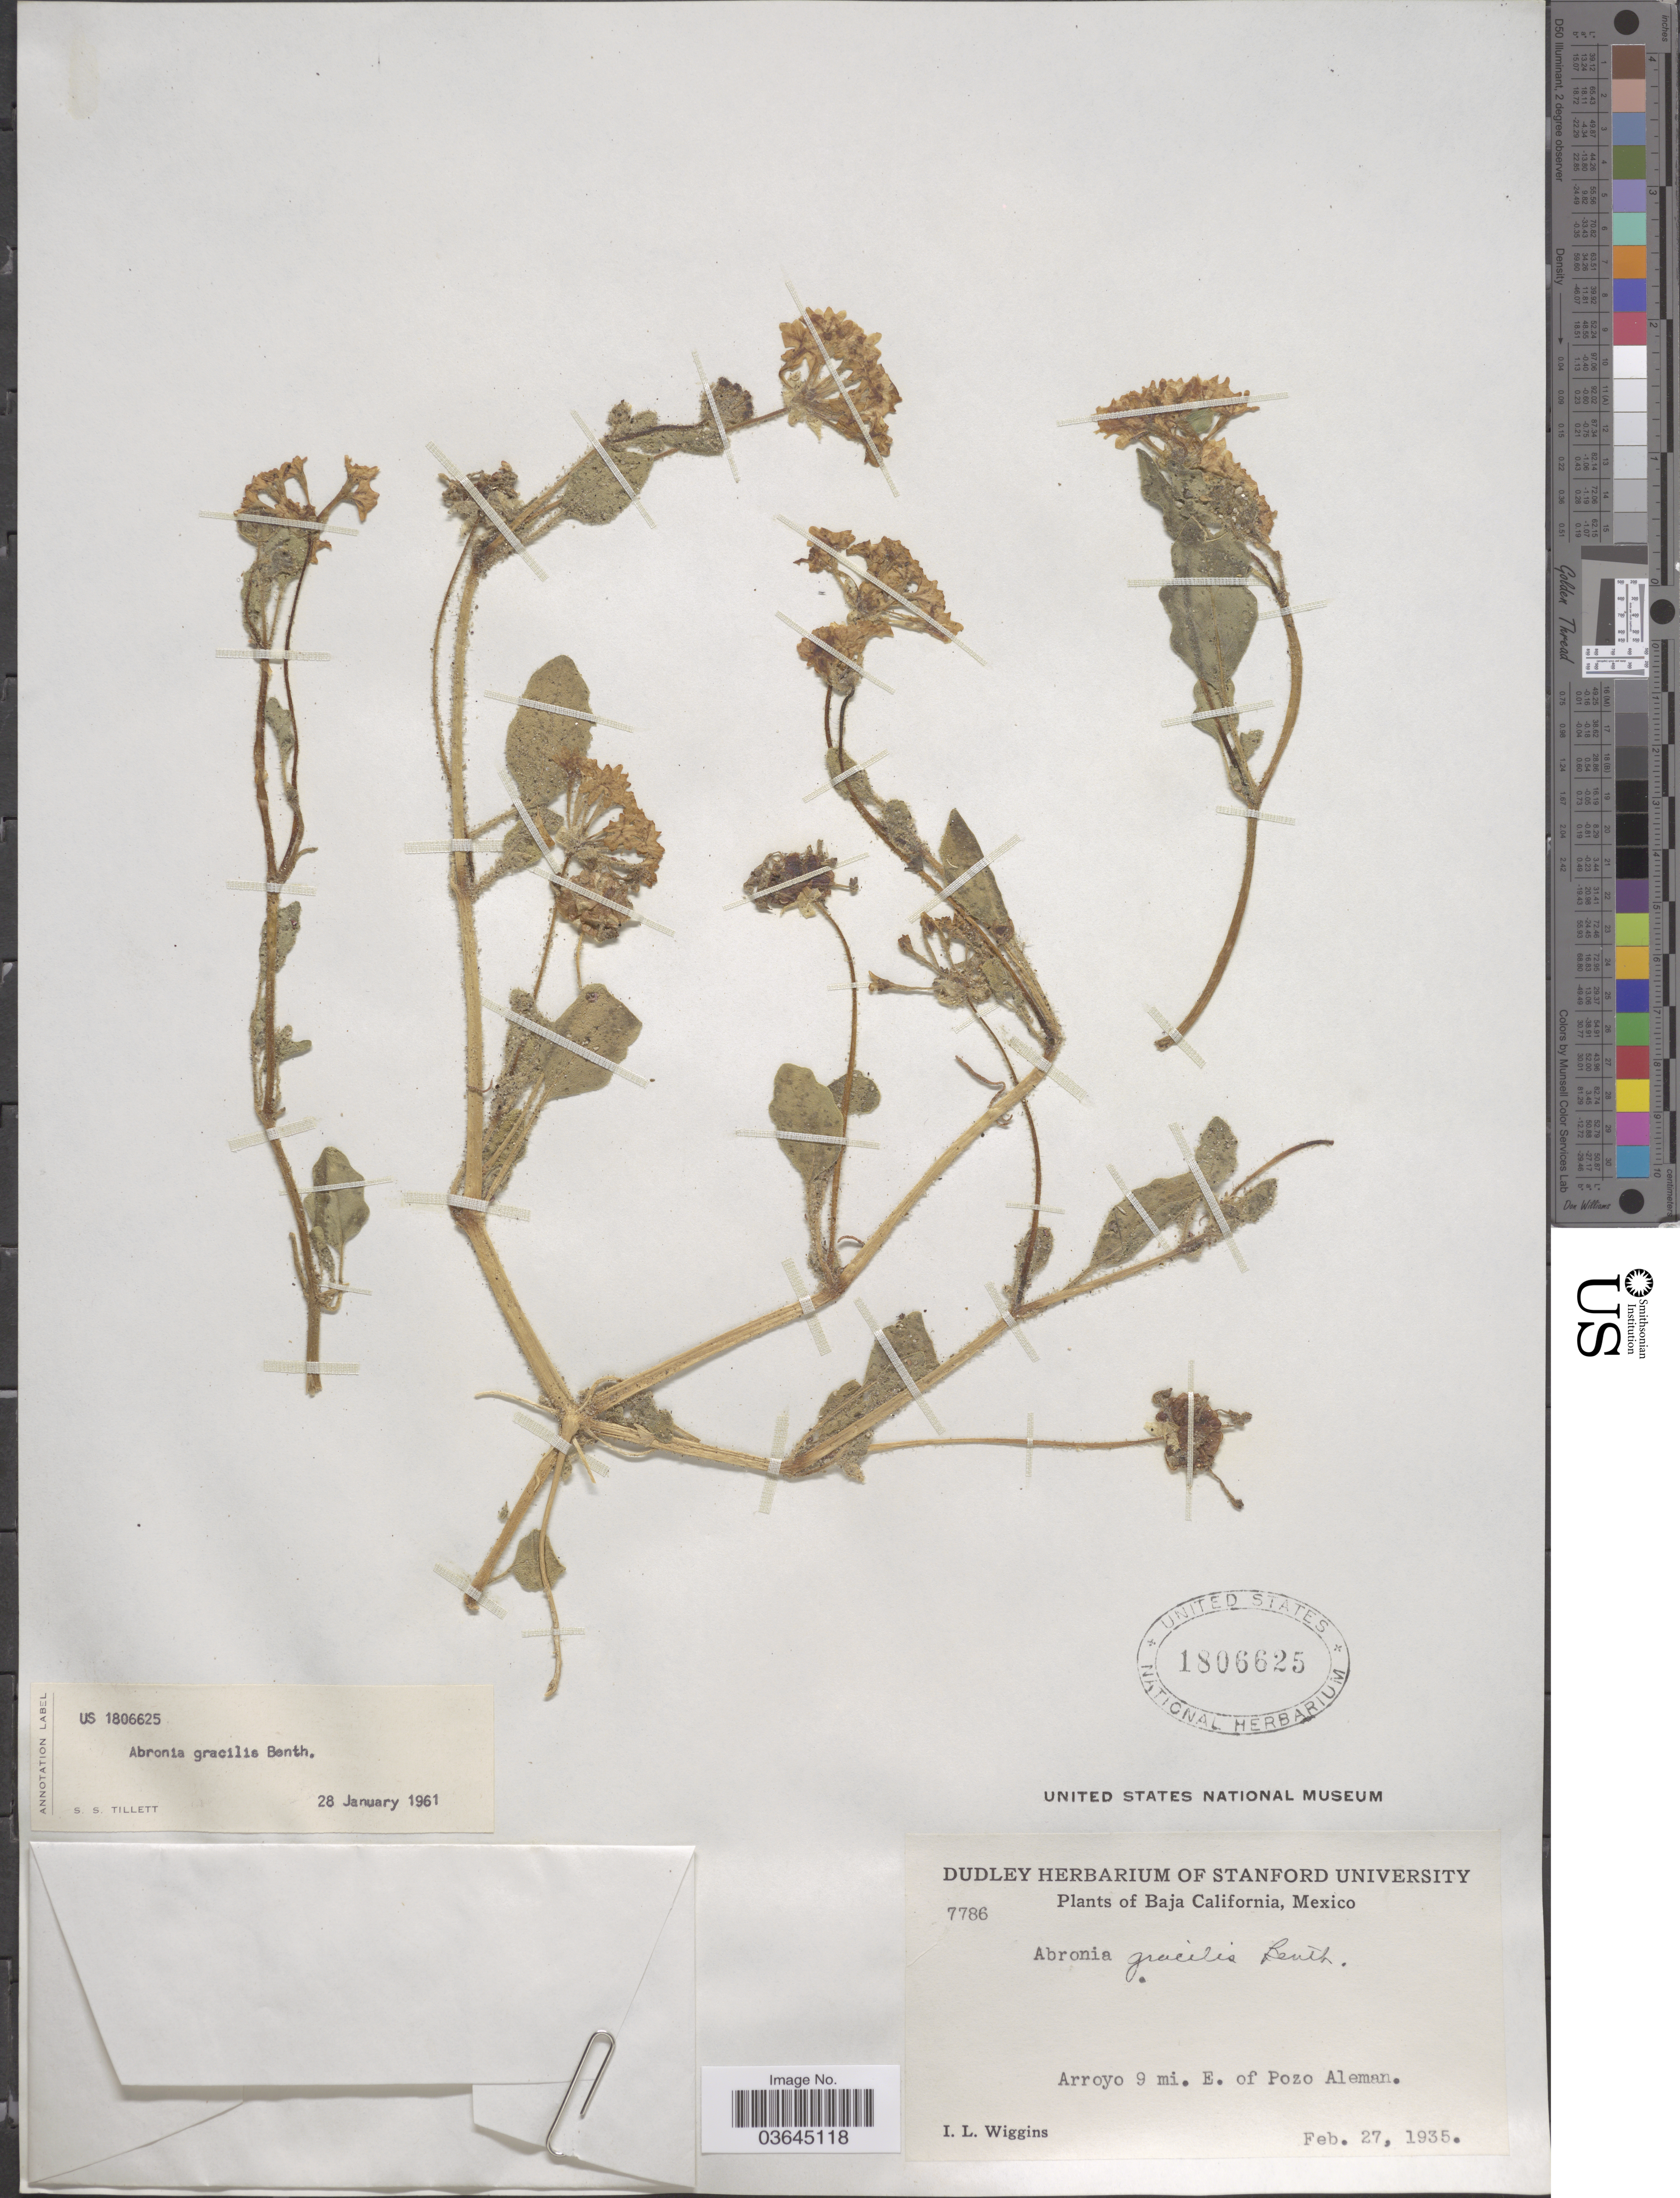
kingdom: Plantae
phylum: Tracheophyta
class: Magnoliopsida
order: Caryophyllales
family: Nyctaginaceae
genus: Abronia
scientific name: Abronia gracilis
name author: Benth.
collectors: I. L. Wiggins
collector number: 7786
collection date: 1935-02-27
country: Mexico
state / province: Baja California Norte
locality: Arroyo 9 mi. E. of Pozo Aleman.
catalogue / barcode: US 1806625